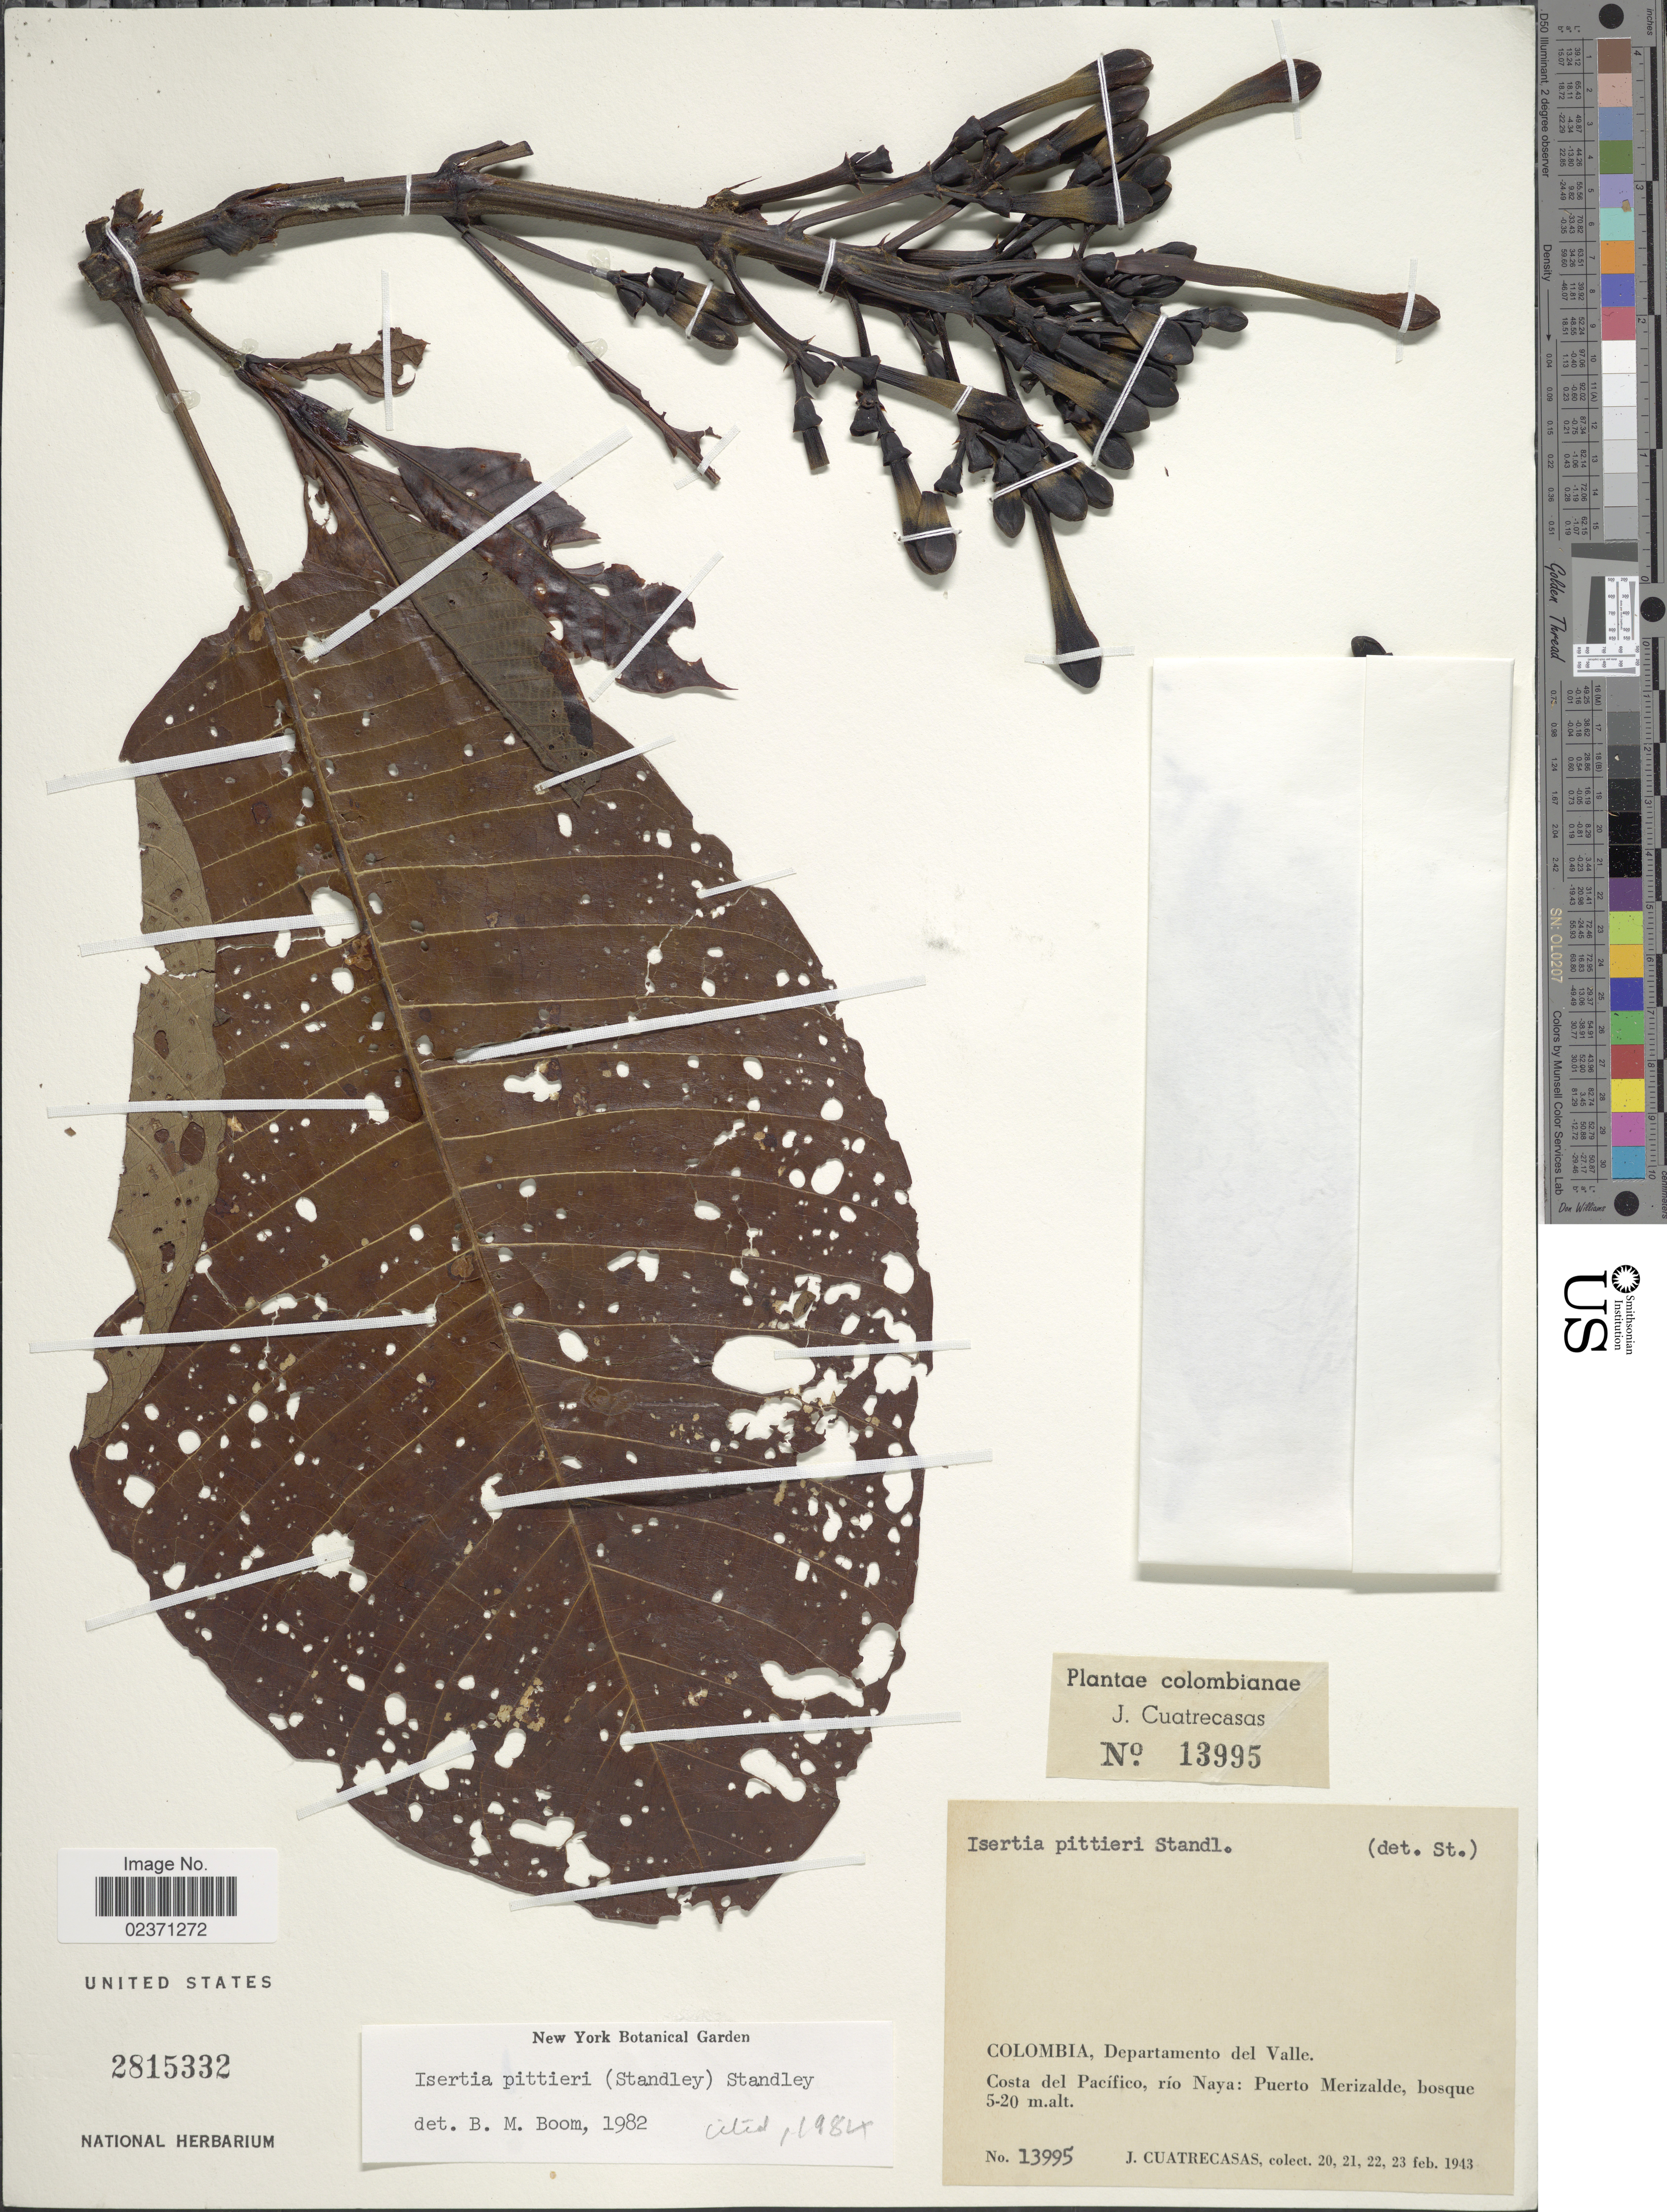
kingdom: Plantae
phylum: Tracheophyta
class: Magnoliopsida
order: Gentianales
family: Rubiaceae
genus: Isertia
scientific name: Isertia pittieri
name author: (Standl.) Standl.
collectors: J. Cuatrecasas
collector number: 13995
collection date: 1943-02-20/1943-02-23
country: Colombia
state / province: Valle del Cauca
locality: Departamento del Valle. Costa del Pacifico, rio Naya: Puerto Merizalde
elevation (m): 5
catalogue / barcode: US 2815332